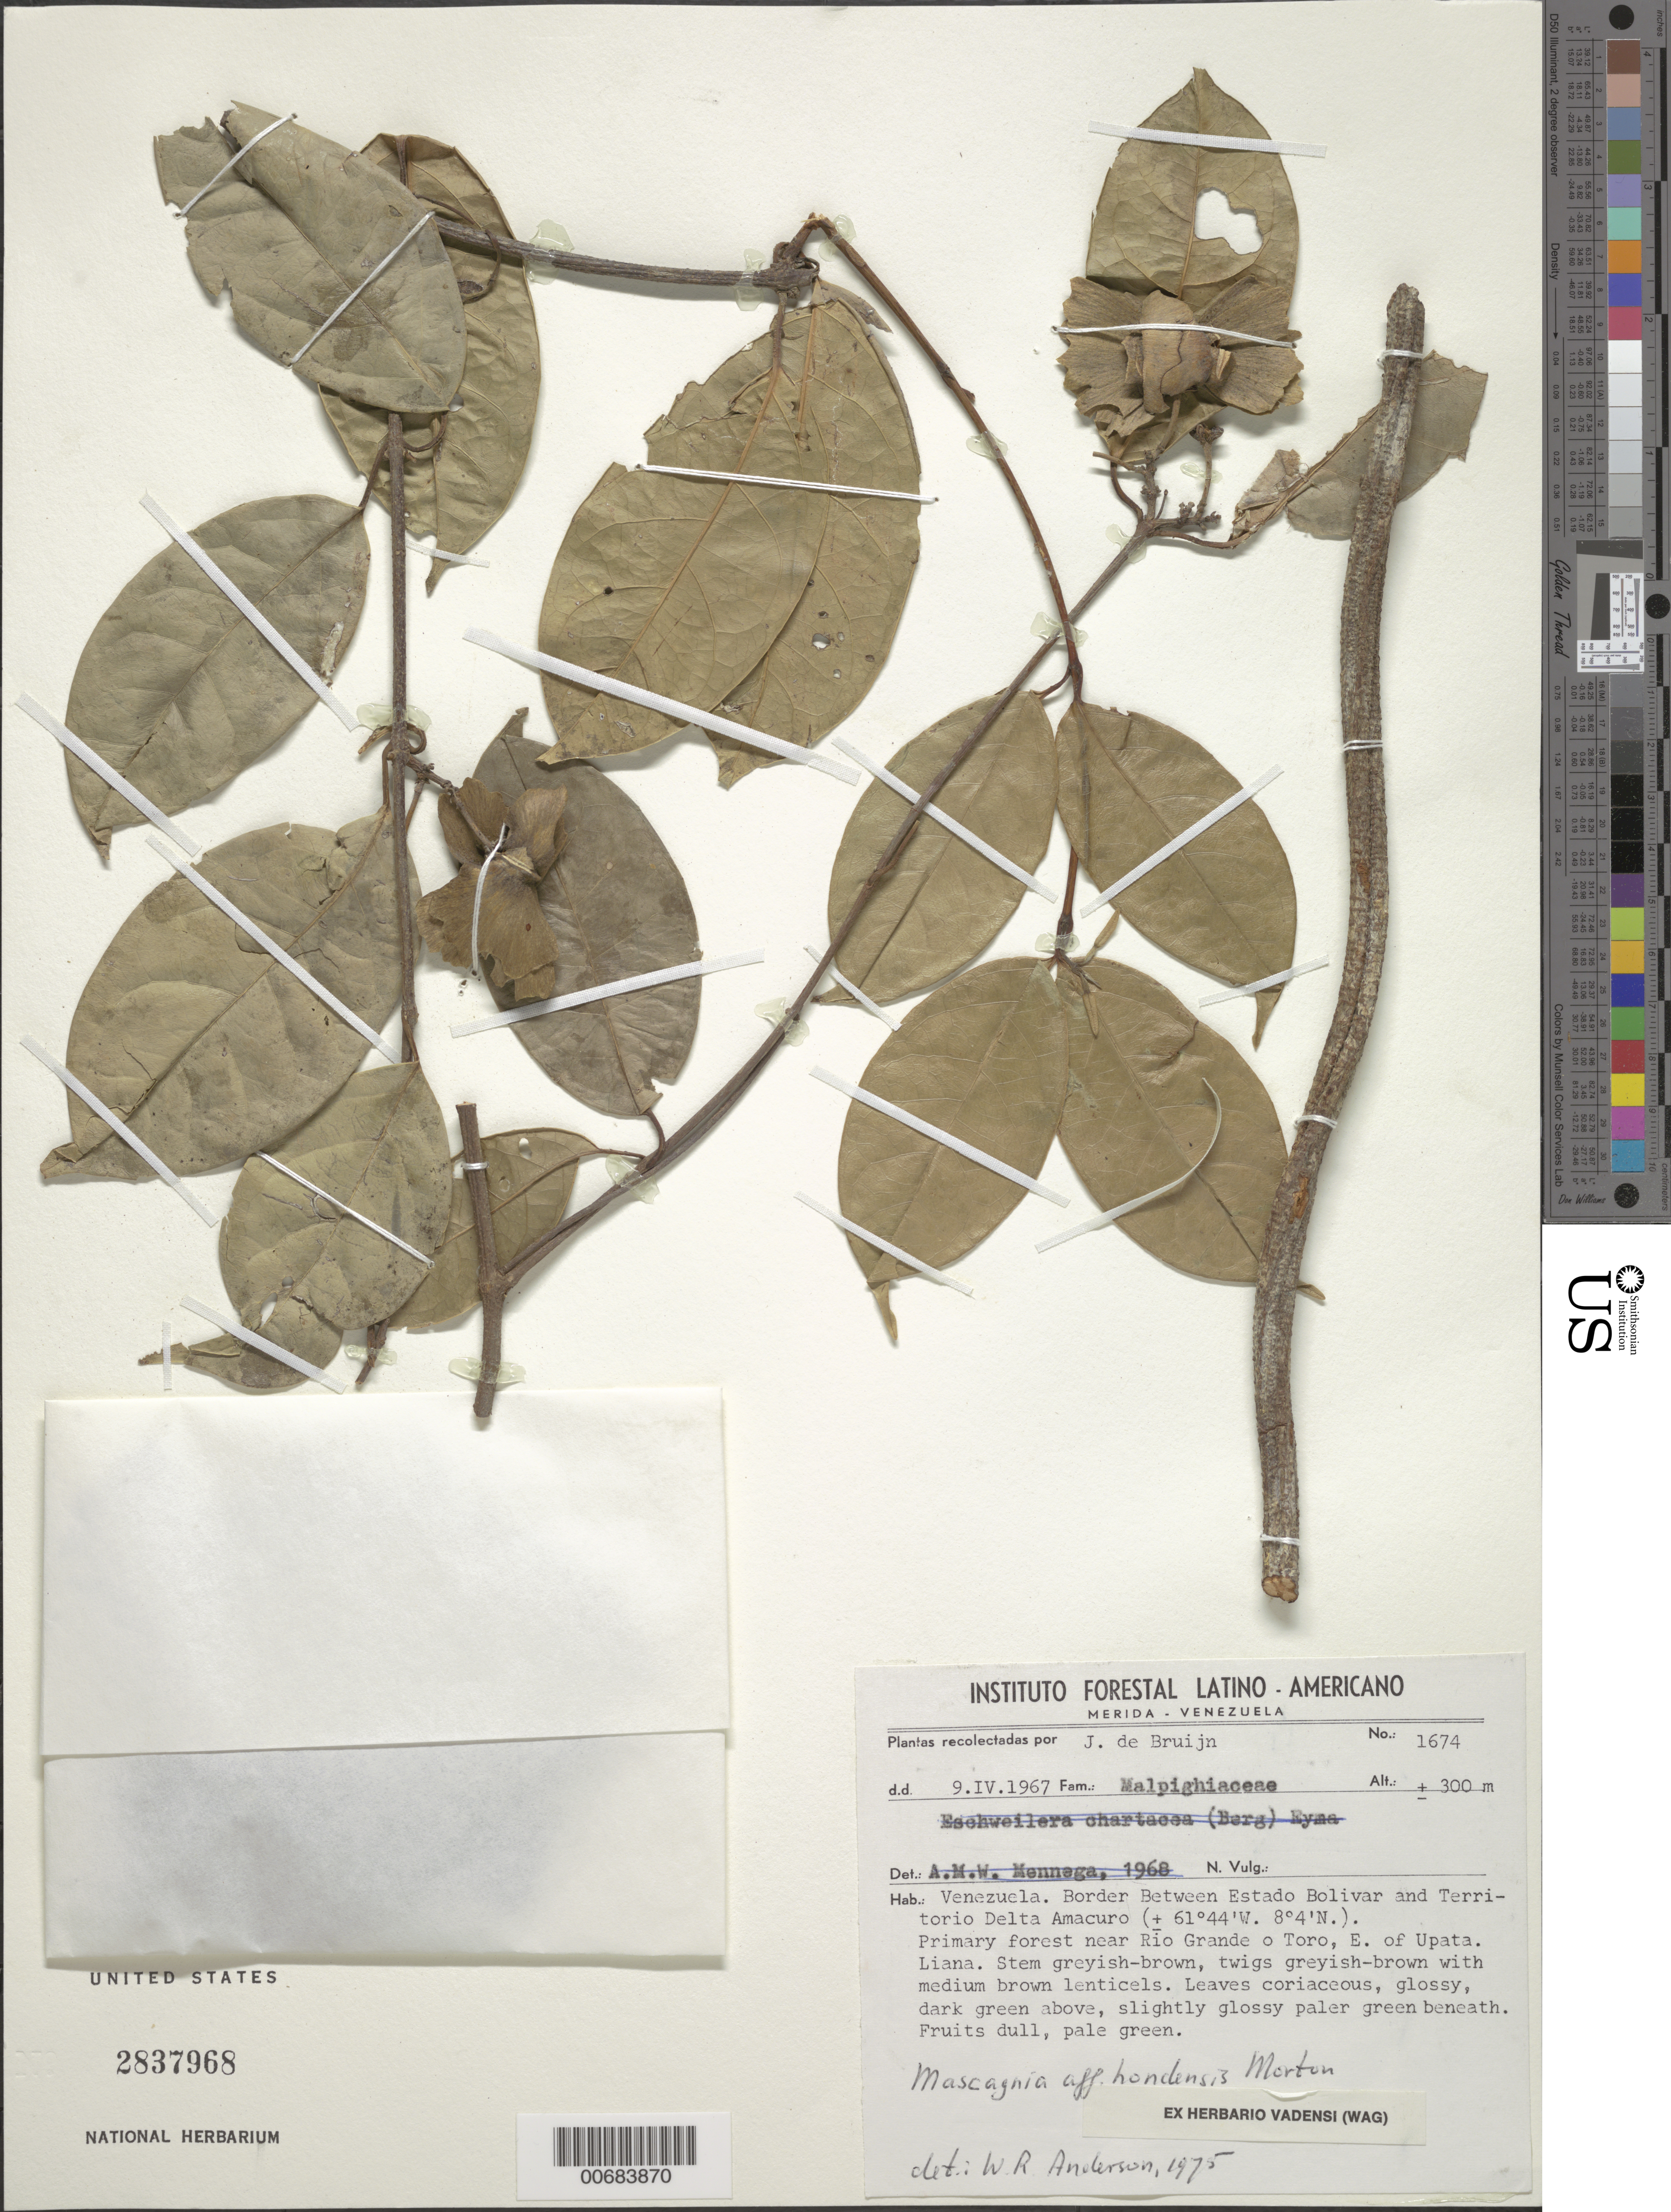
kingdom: Plantae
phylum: Tracheophyta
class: Magnoliopsida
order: Malpighiales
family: Malpighiaceae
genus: Mascagnia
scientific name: Mascagnia hondensis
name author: C.V. Morton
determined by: Anderson, W. R., (MICH), University of Michigan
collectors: J. Bruijn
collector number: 1674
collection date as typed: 9-Apr-67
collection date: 1967-04-09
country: Venezuela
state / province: Bolívar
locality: Estado Bolívar and Territorío Delta Amacuro border, near Río Grande o Toro, E of Upata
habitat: Primary forest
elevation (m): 300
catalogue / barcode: US 2837968